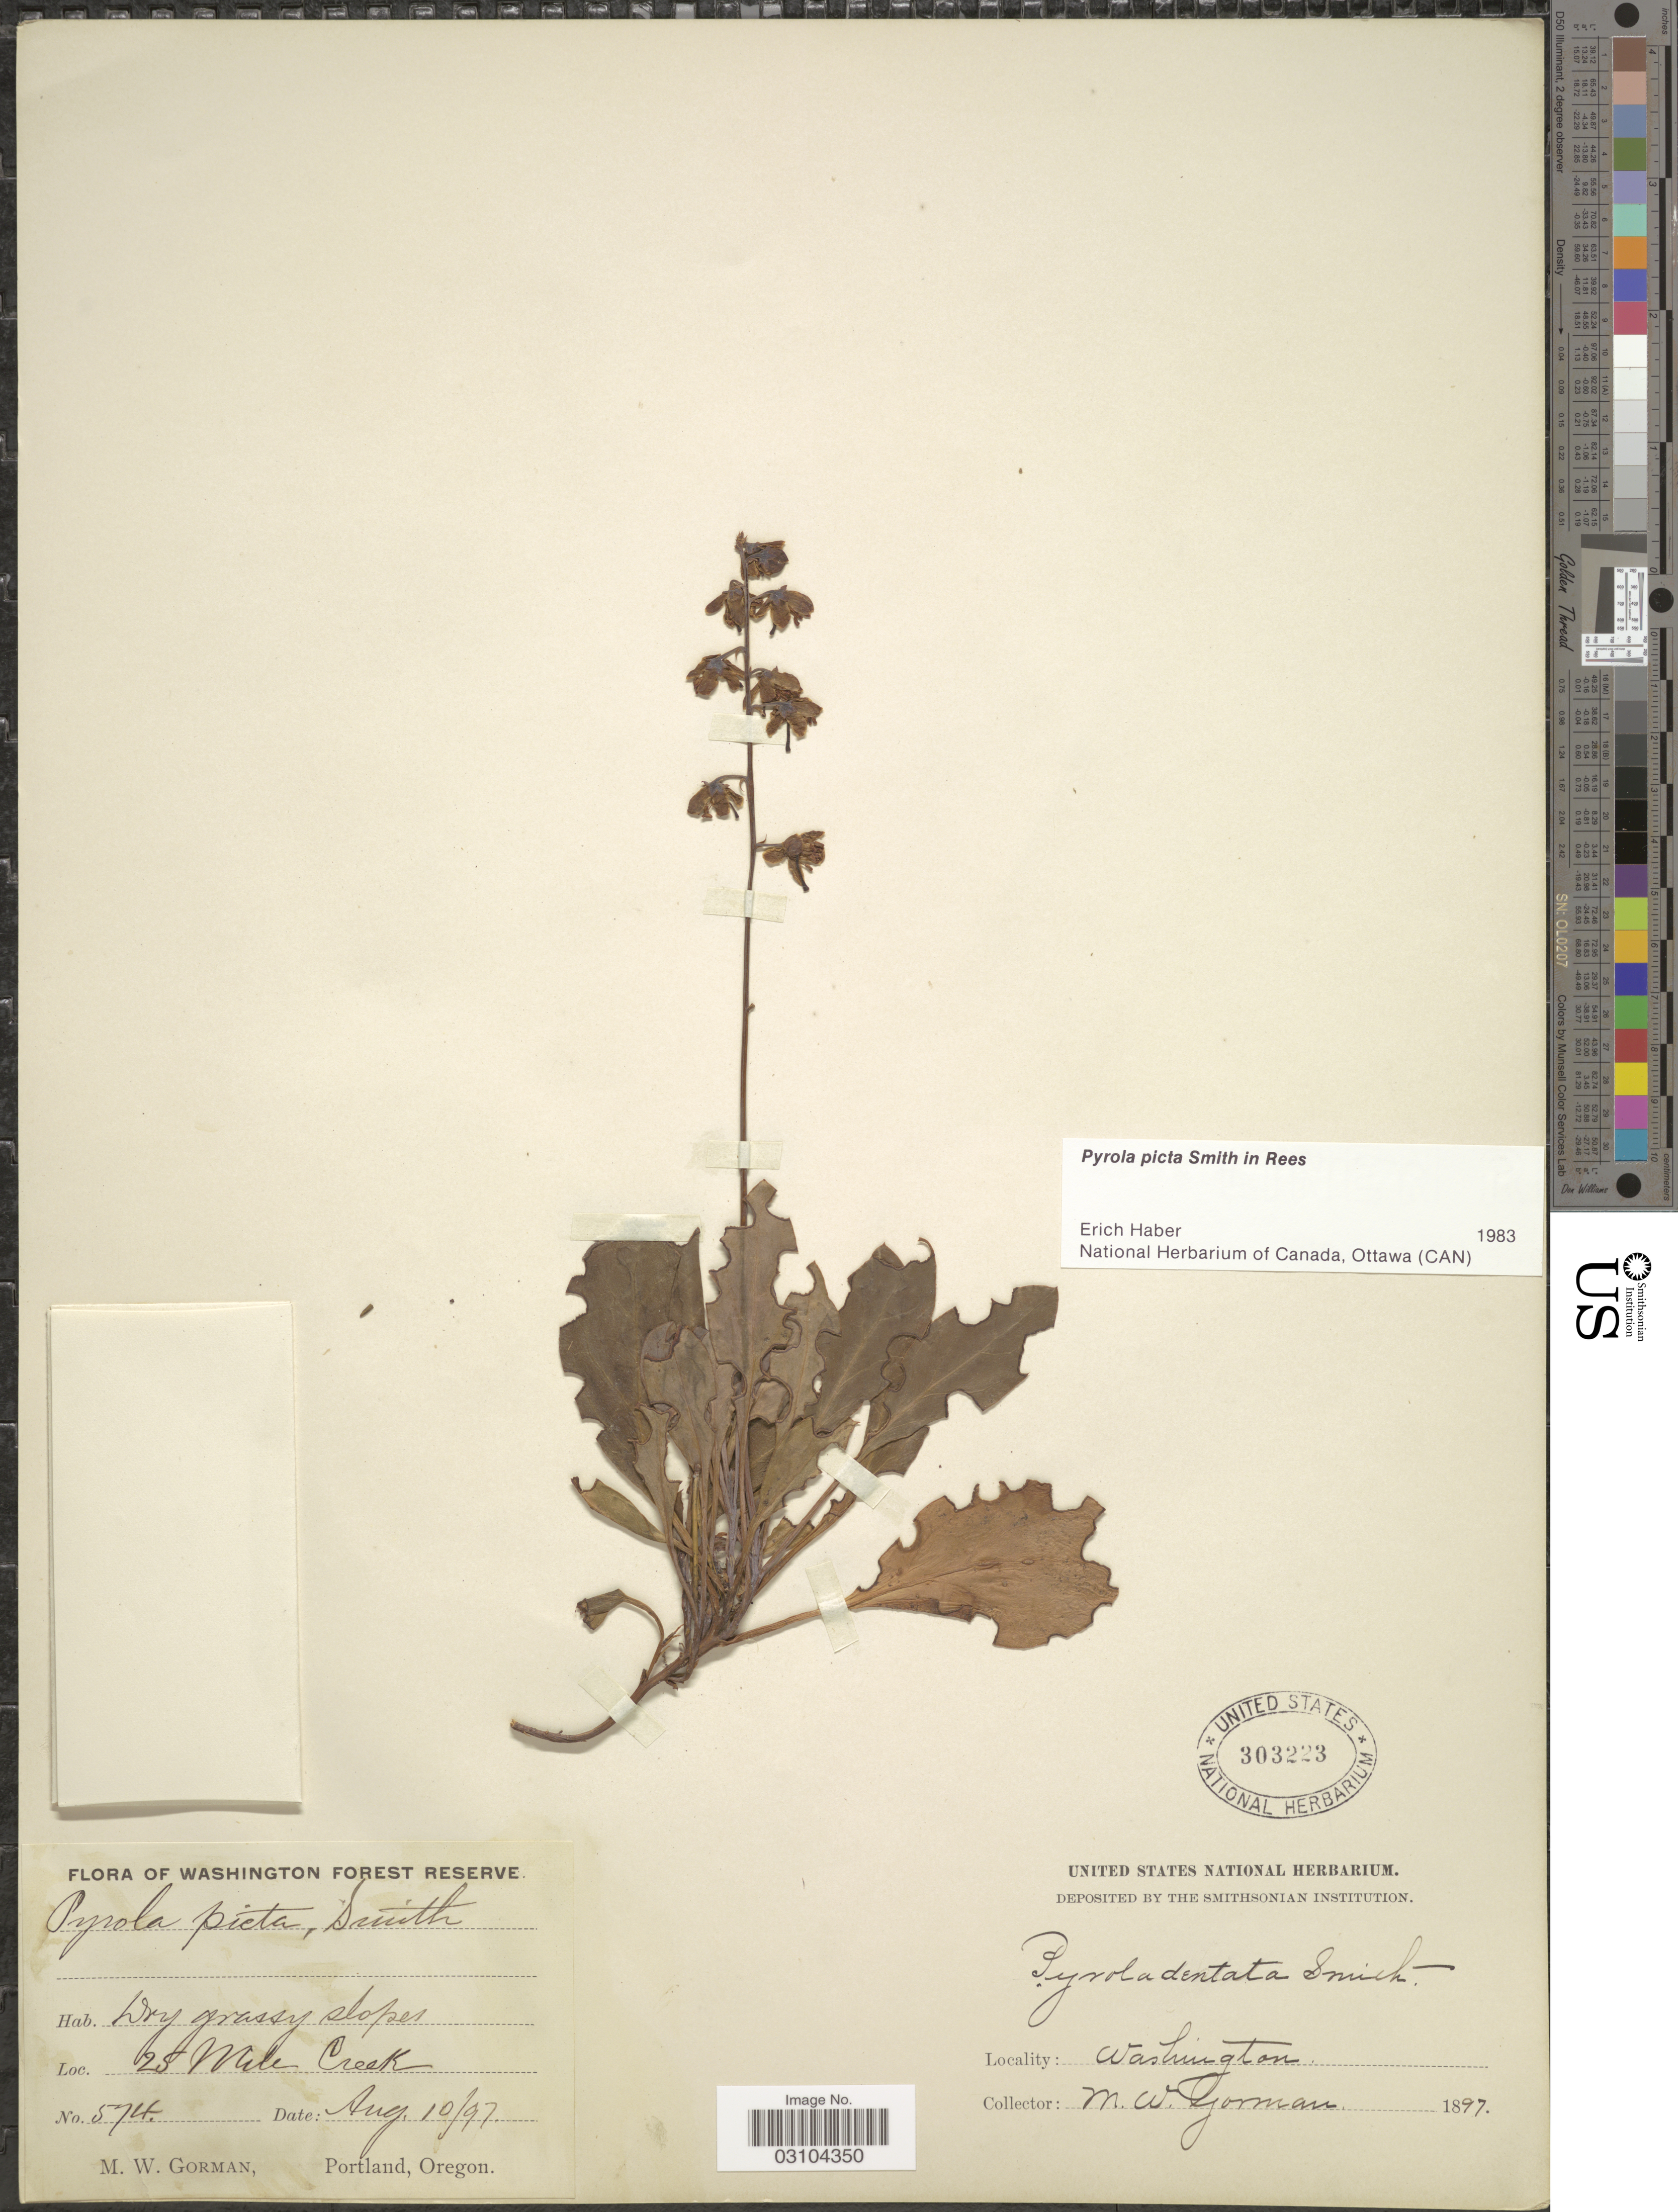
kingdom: Plantae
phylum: Tracheophyta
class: Magnoliopsida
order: Ericales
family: Ericaceae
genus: Pyrola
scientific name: Pyrola picta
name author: Sm. in Rees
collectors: M. W. Gorman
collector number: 574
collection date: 1897-08-10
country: United States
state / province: Washington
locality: Washington Forest Reserve. 25 Mile Creek.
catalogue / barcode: US 303223